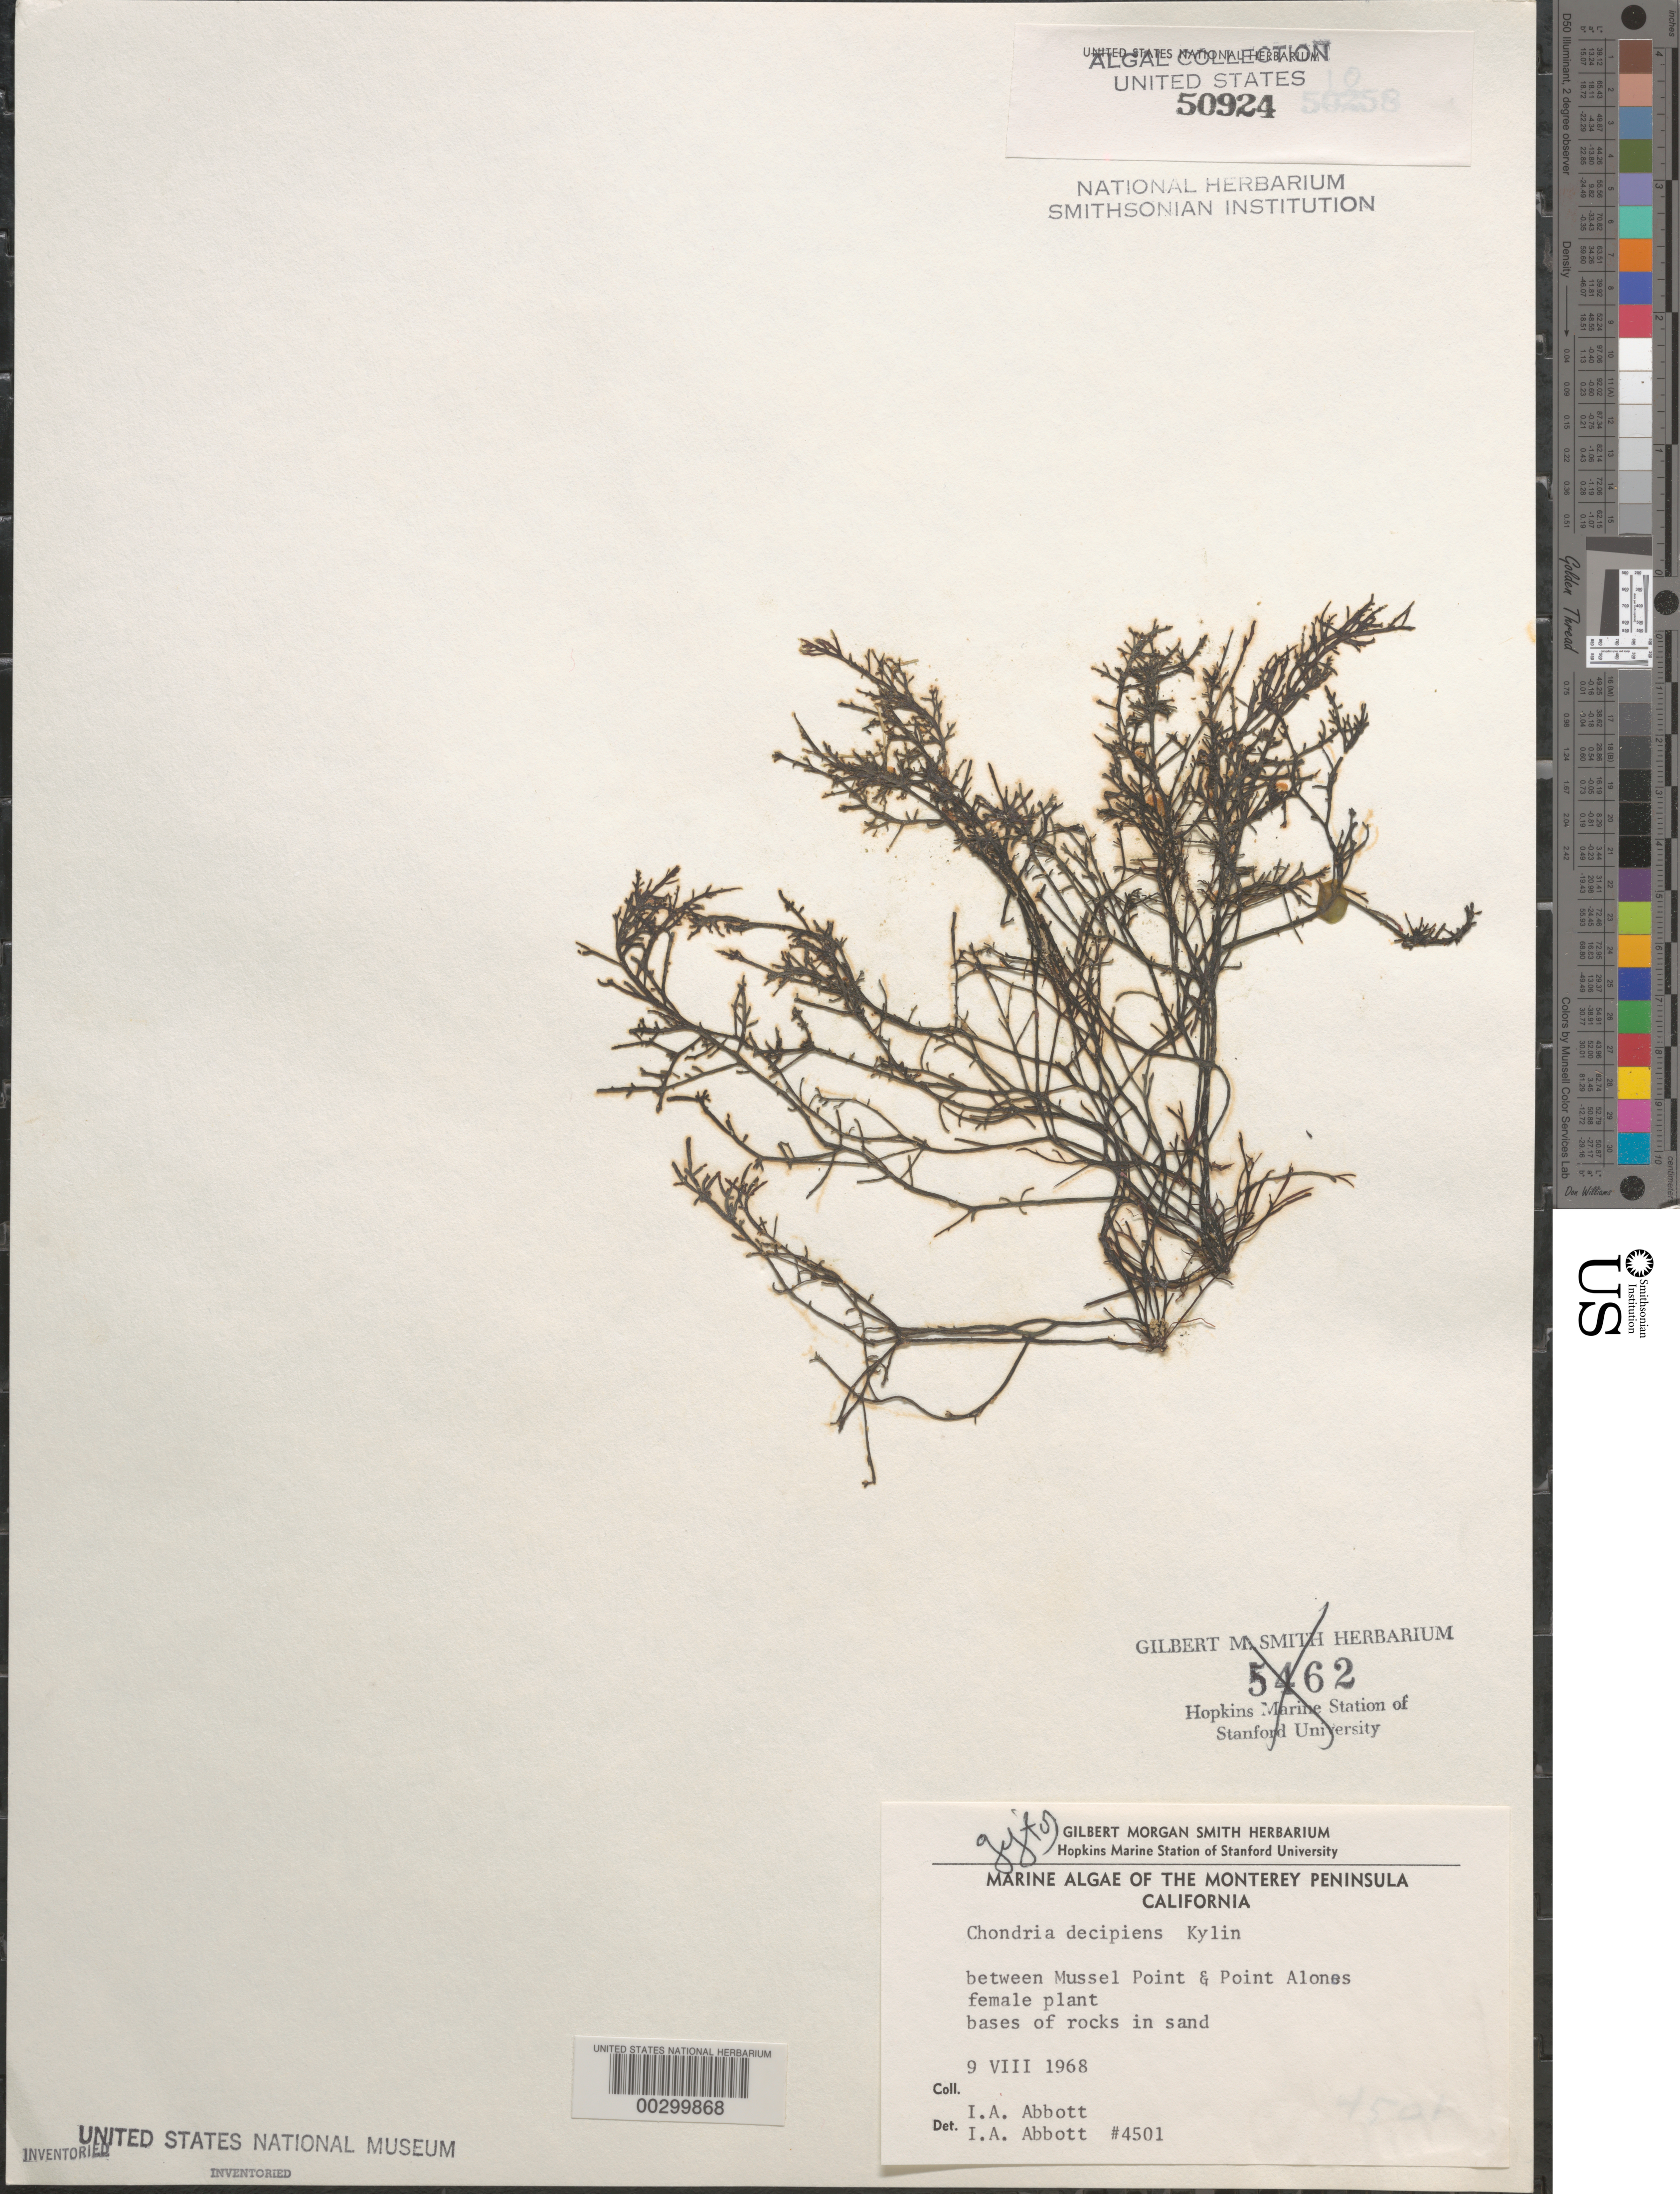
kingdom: Plantae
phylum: Rhodophyta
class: Florideophyceae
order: Ceramiales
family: Rhodomelaceae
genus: Chondria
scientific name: Chondria decipiens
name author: Kylin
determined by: Abbott, Isabella A.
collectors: I. A. Abbott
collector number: IAA 4501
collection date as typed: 09 Aug 1968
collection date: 1968-08-09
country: United States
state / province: California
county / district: Monterey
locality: Between Mussel Point and Point Alones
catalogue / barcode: US 50924